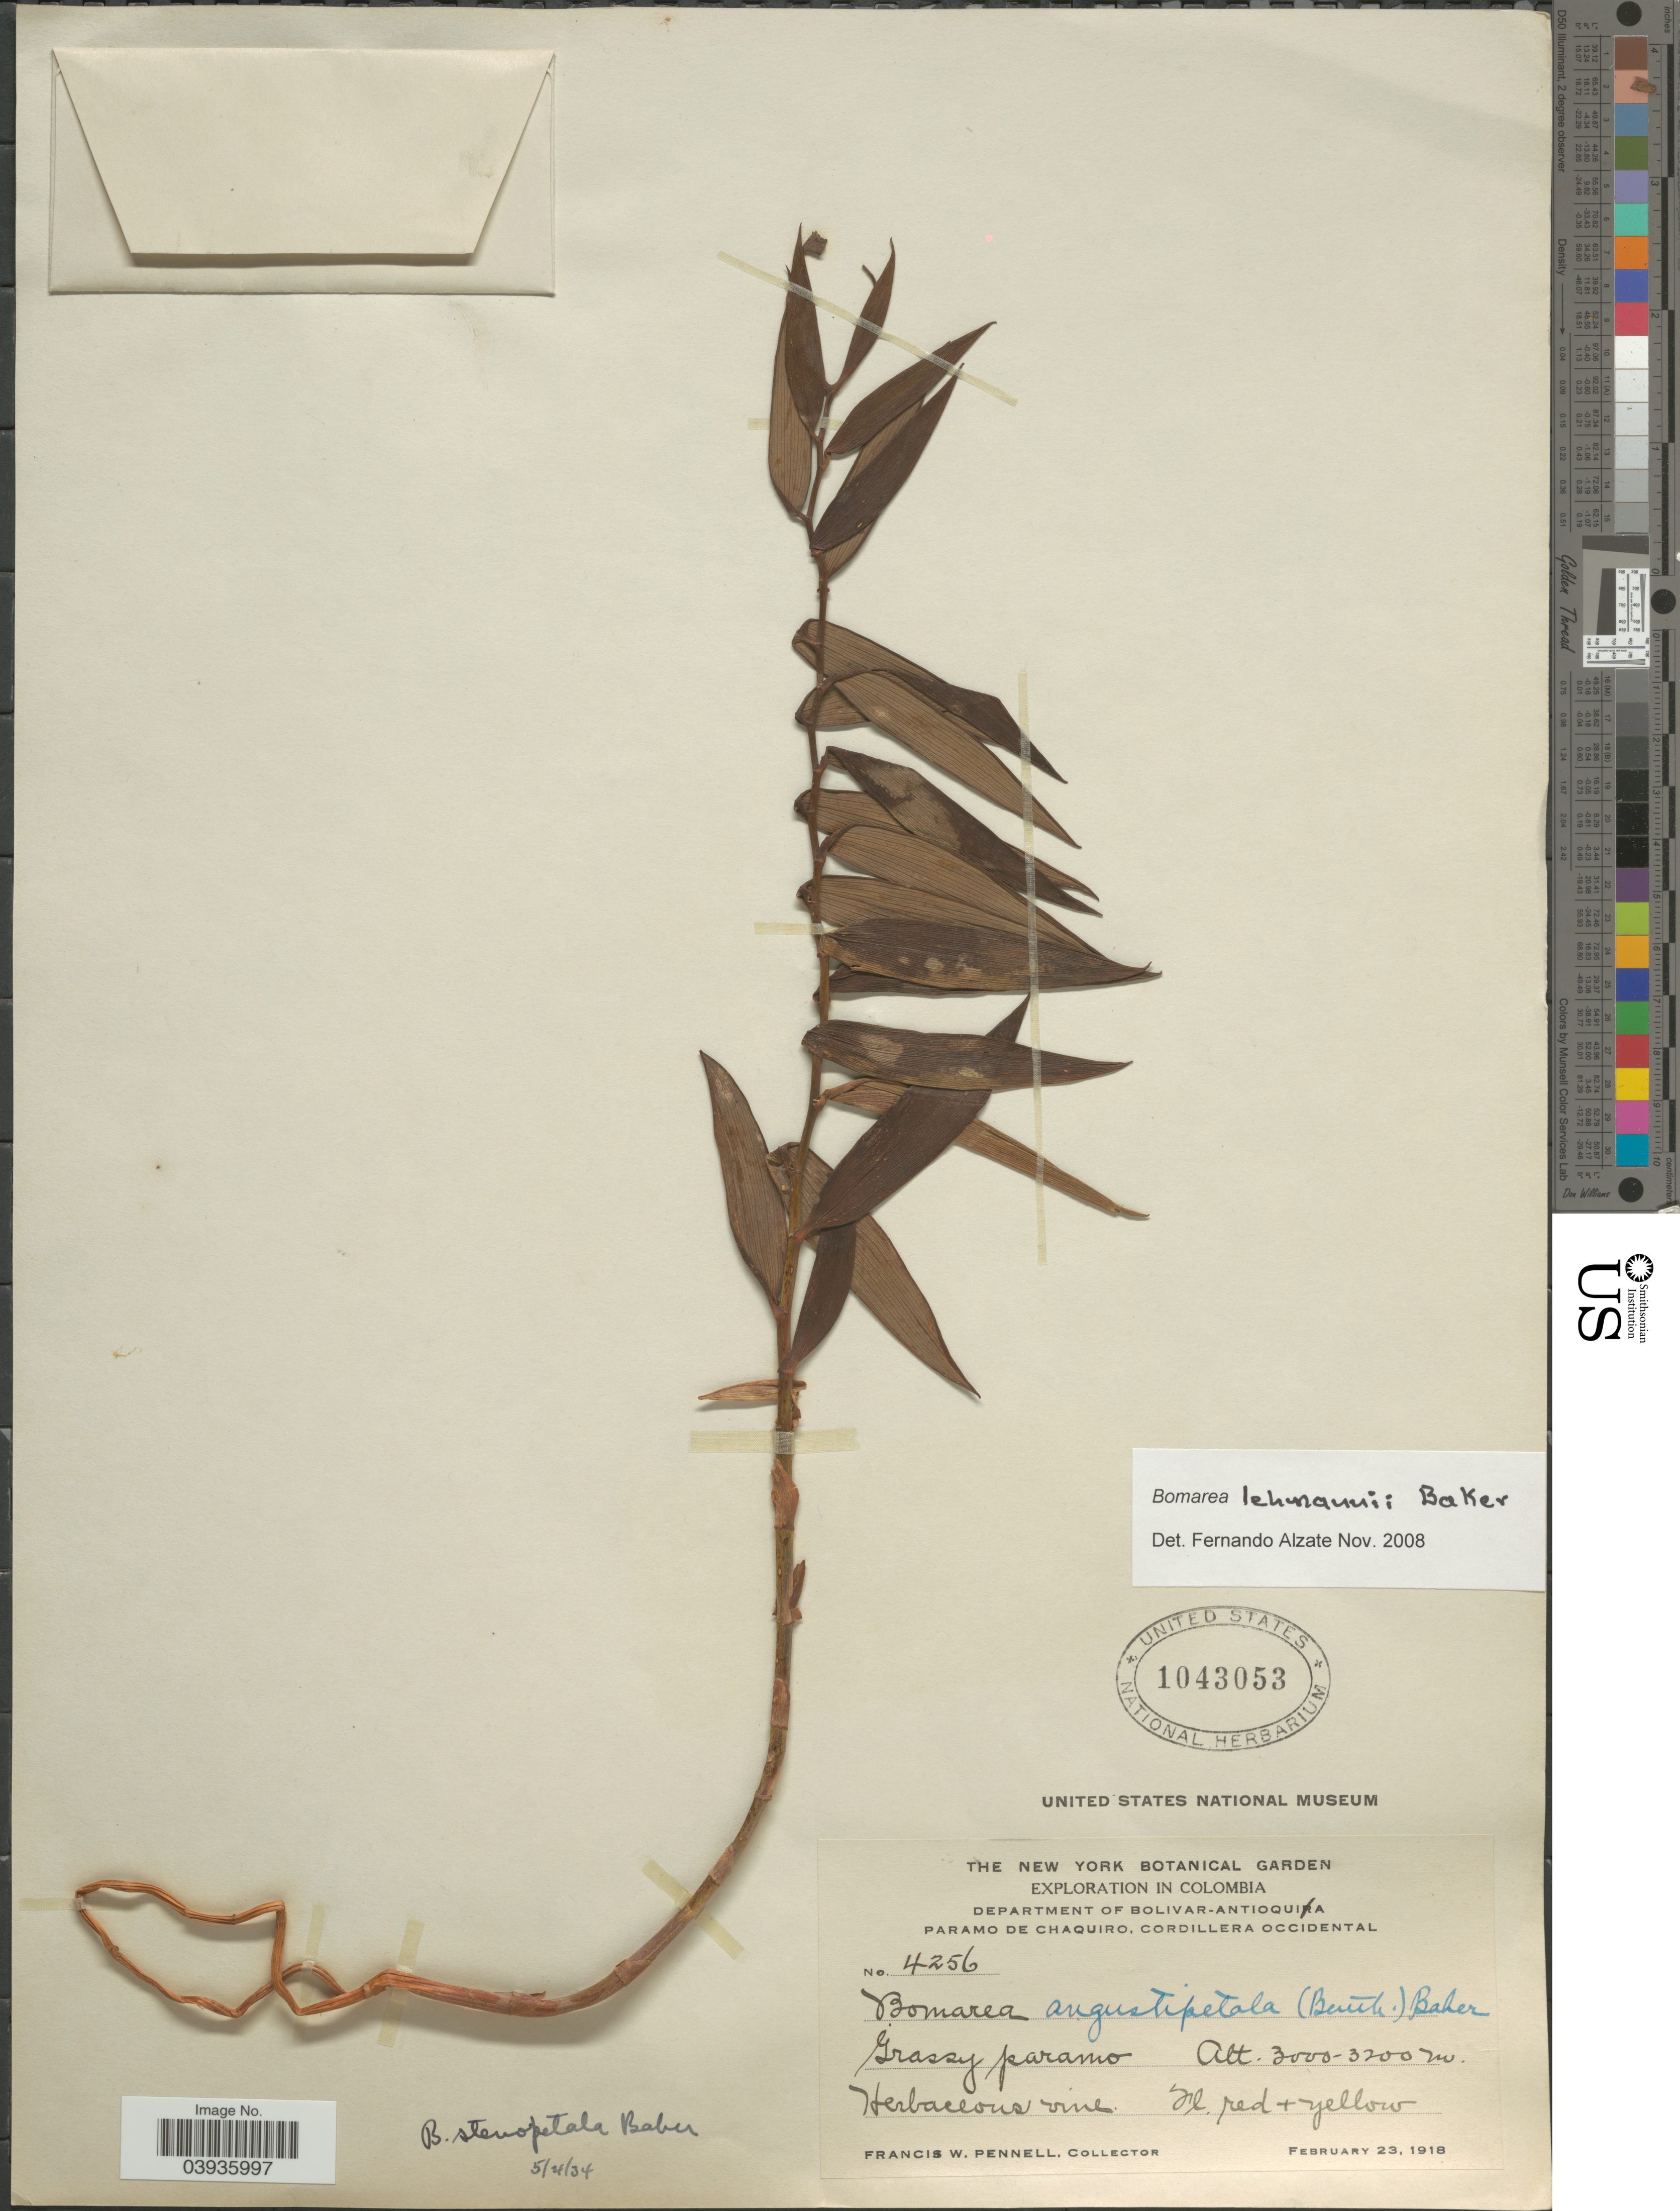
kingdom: Plantae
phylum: Tracheophyta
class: Liliopsida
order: Liliales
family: Alstroemeriaceae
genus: Bomarea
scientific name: Bomarea lehmannii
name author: Baker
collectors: F. W. Pennell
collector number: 4256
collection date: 1918-02-23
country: Colombia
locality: Department of Bolivar-Antioquia. Paramo de Chaquiro, Cordillera Occidental.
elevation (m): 3000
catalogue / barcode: US 1043053